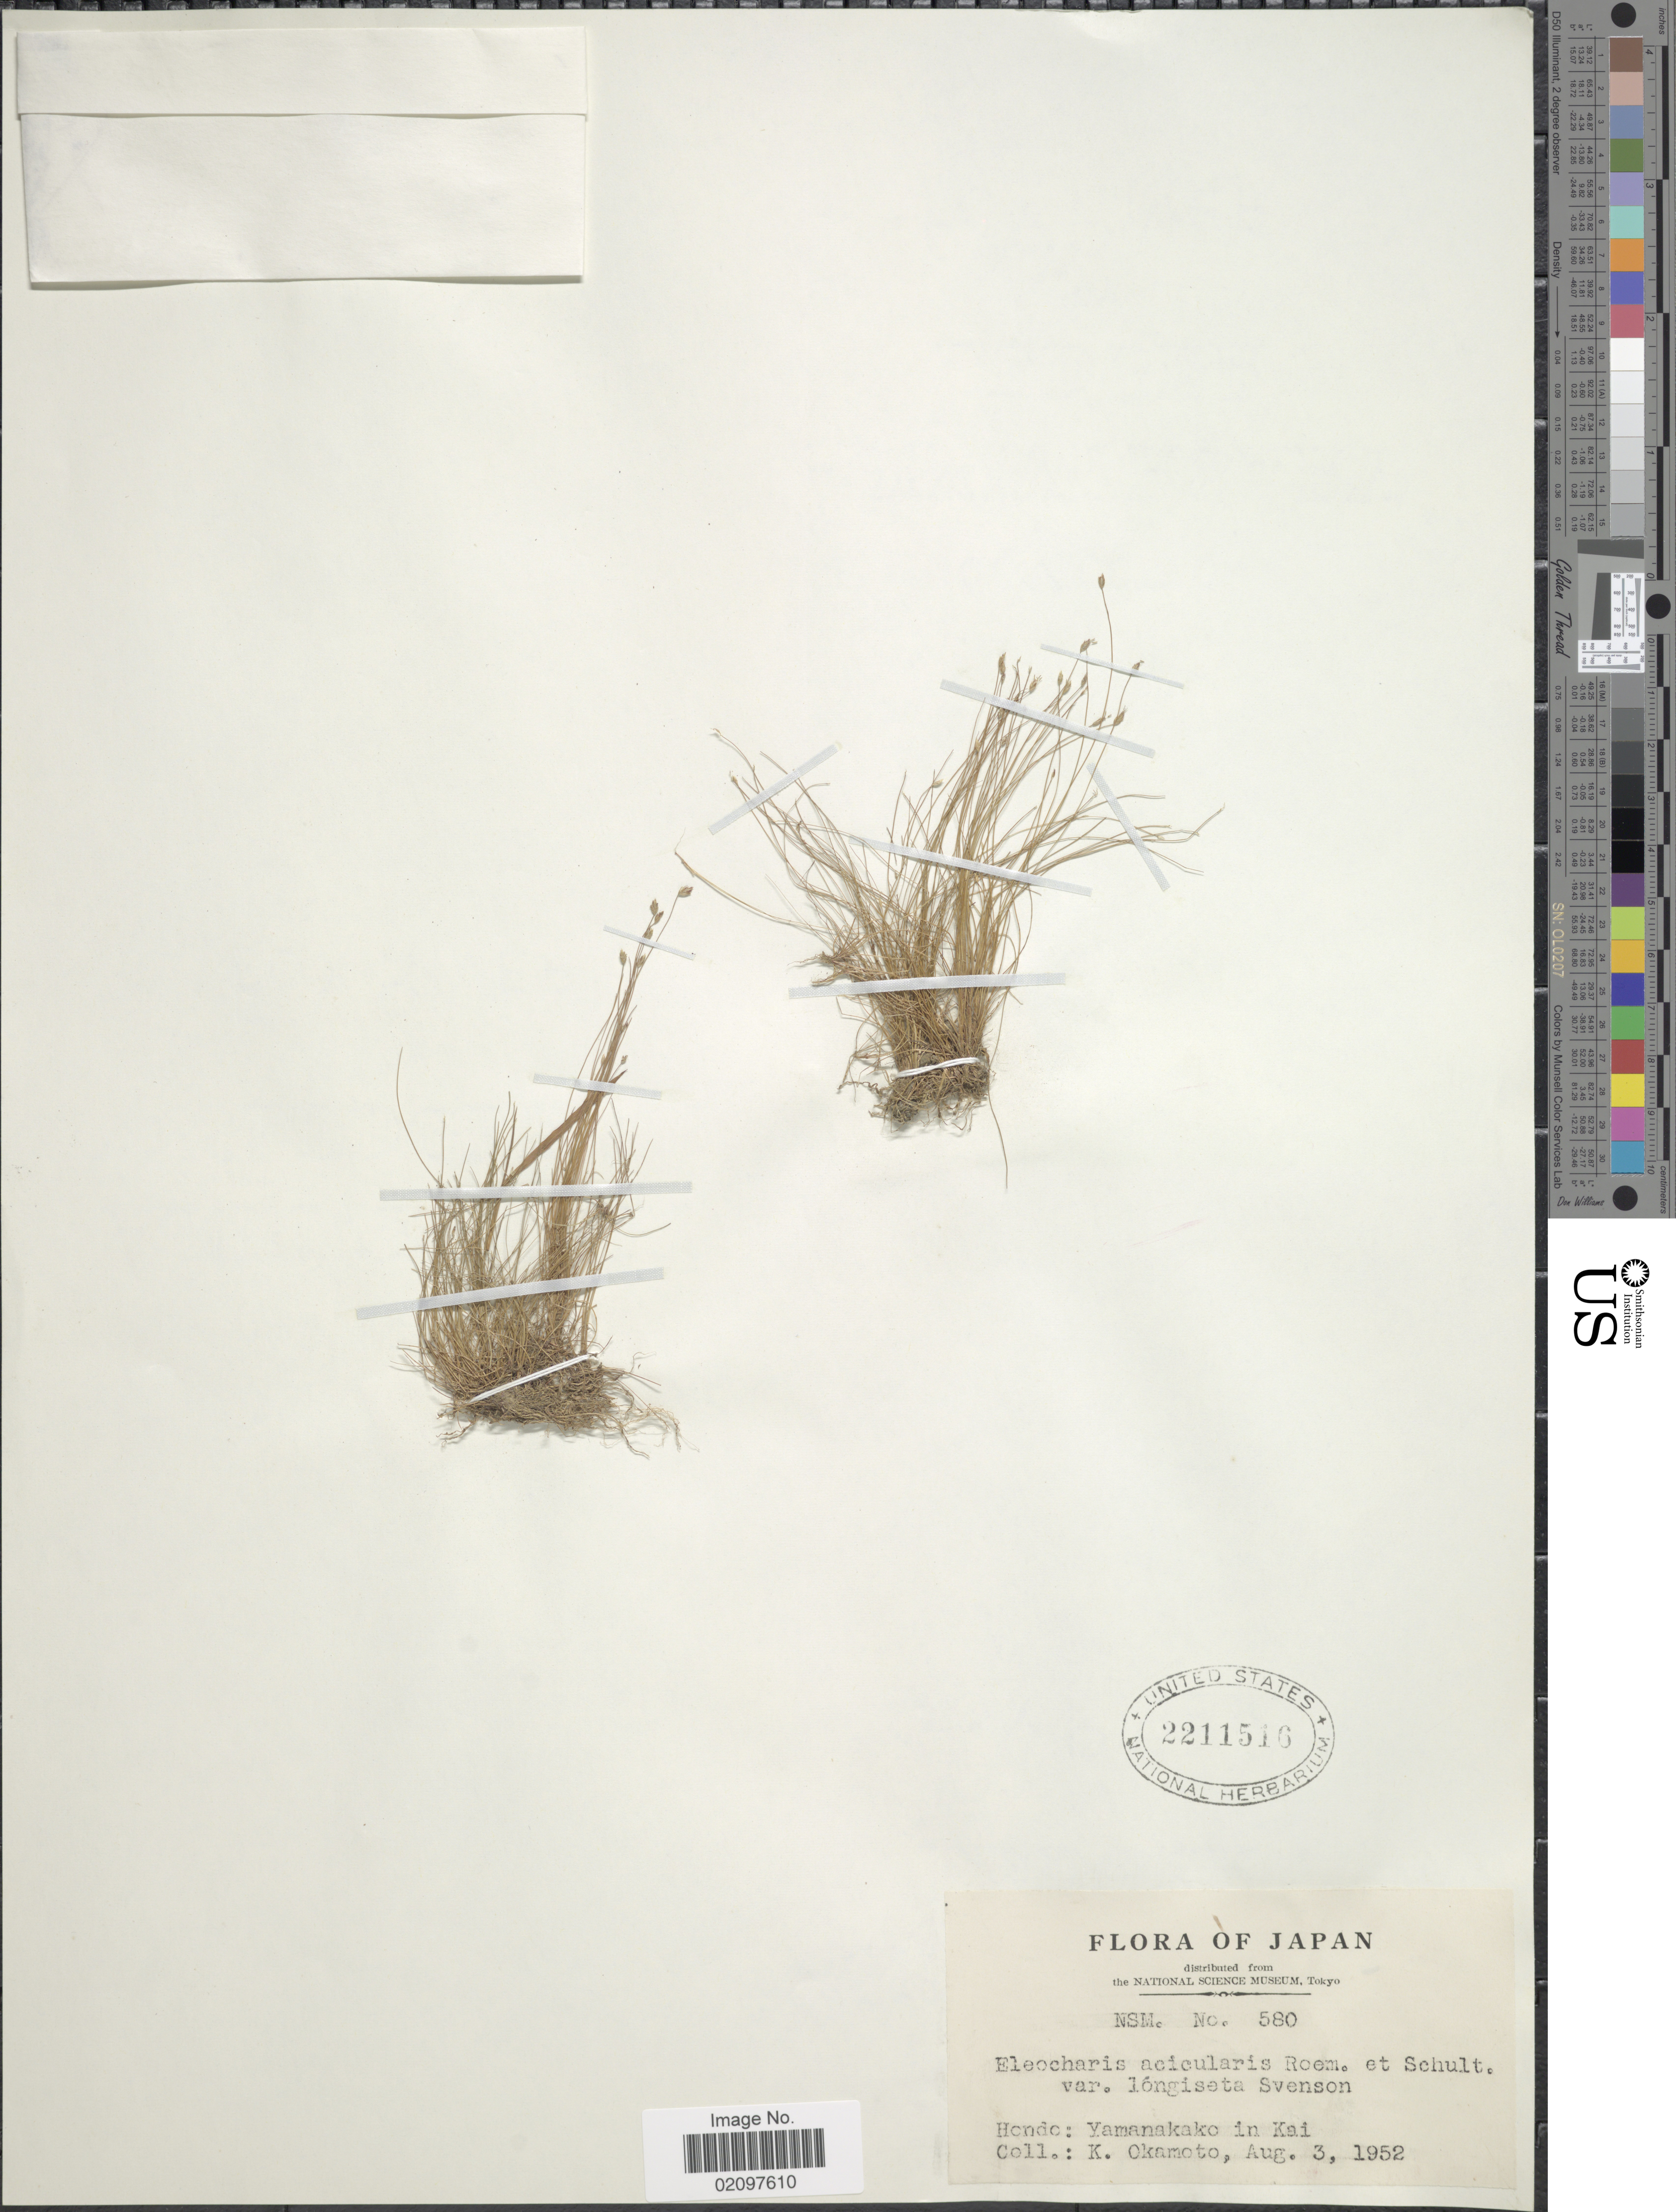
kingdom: Plantae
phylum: Tracheophyta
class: Liliopsida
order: Poales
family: Cyperaceae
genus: Eleocharis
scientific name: Eleocharis acicularis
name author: (L.) Roem. & Schult.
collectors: K. Okamoto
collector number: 580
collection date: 1952-08-03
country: Japan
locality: Hondo: Yamanakako in Kai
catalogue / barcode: US 2211516